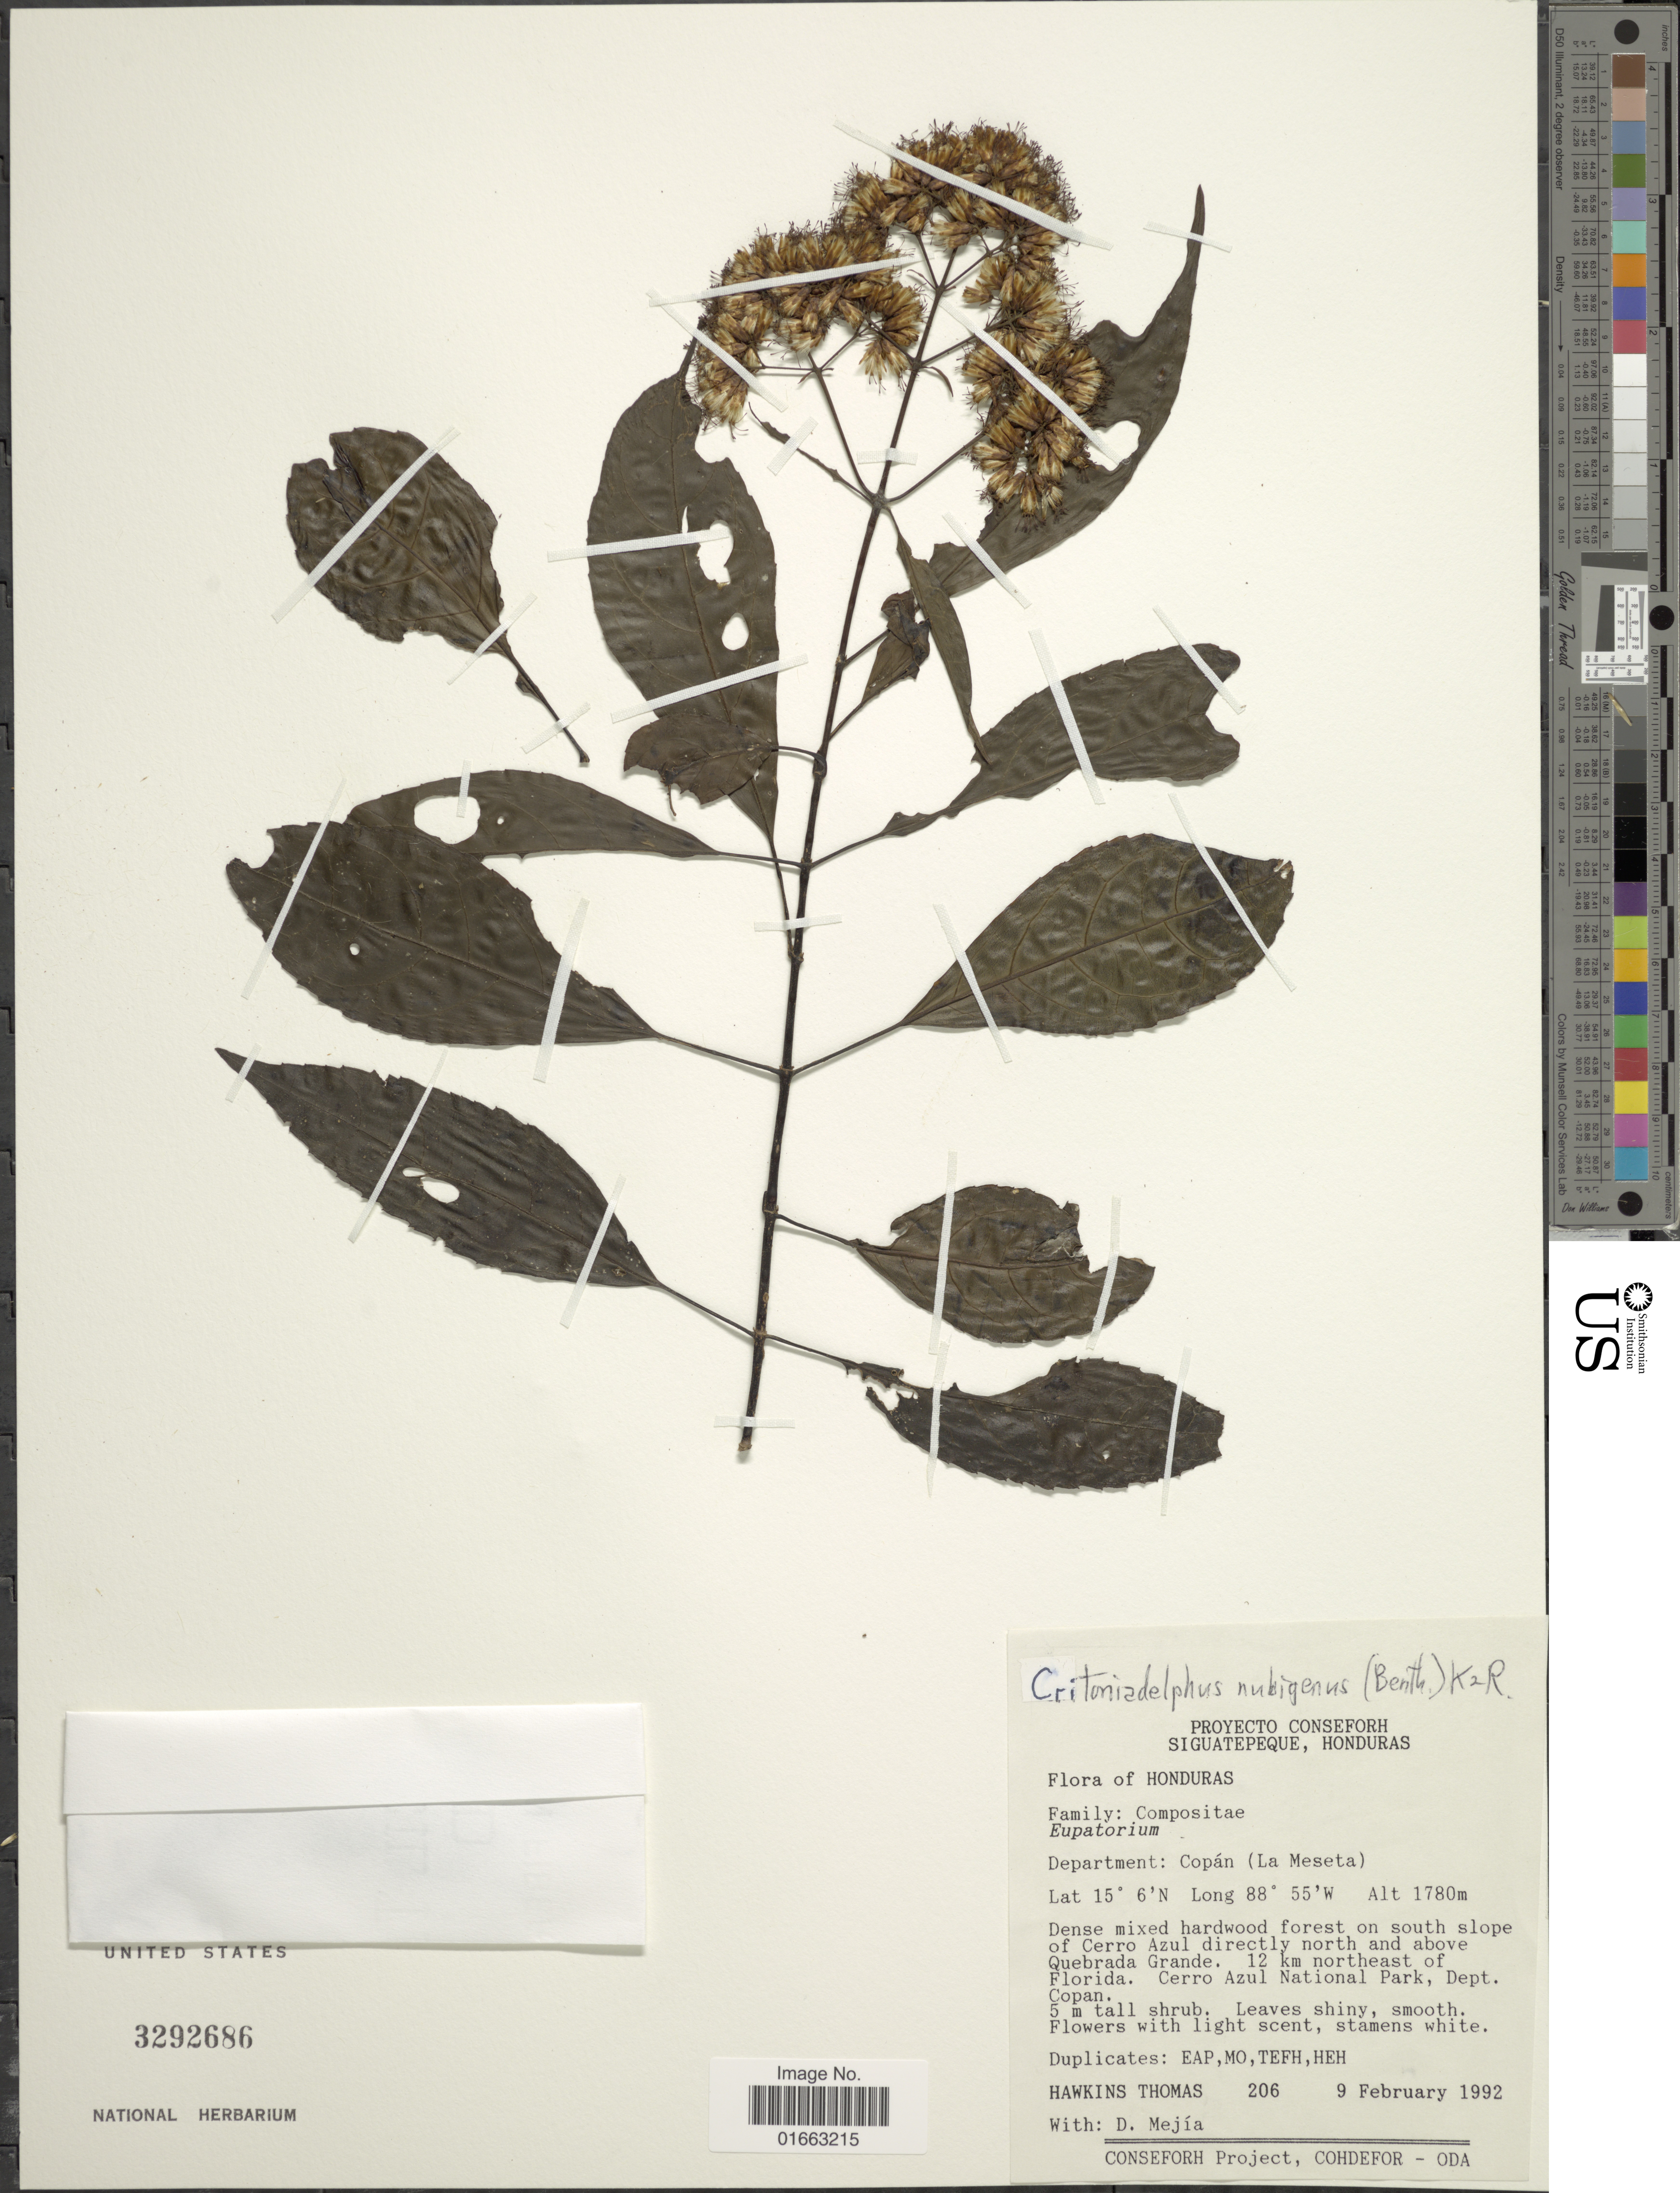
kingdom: Plantae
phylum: Tracheophyta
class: Magnoliopsida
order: Asterales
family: Asteraceae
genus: Critoniadelphus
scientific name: Critoniadelphus nubigenus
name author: (Benth.) R.M. King & H. Rob.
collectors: H. Thomas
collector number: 206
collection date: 1992-02-09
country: Honduras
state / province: Copán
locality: Department: Copán (La Meseta), dense mixed hardwood forest on south slope of Cerro Azul directly north and above Quebrada Grande, 12 km northeast of Florida, Cerro Azul National Park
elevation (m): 1780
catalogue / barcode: US 3292686